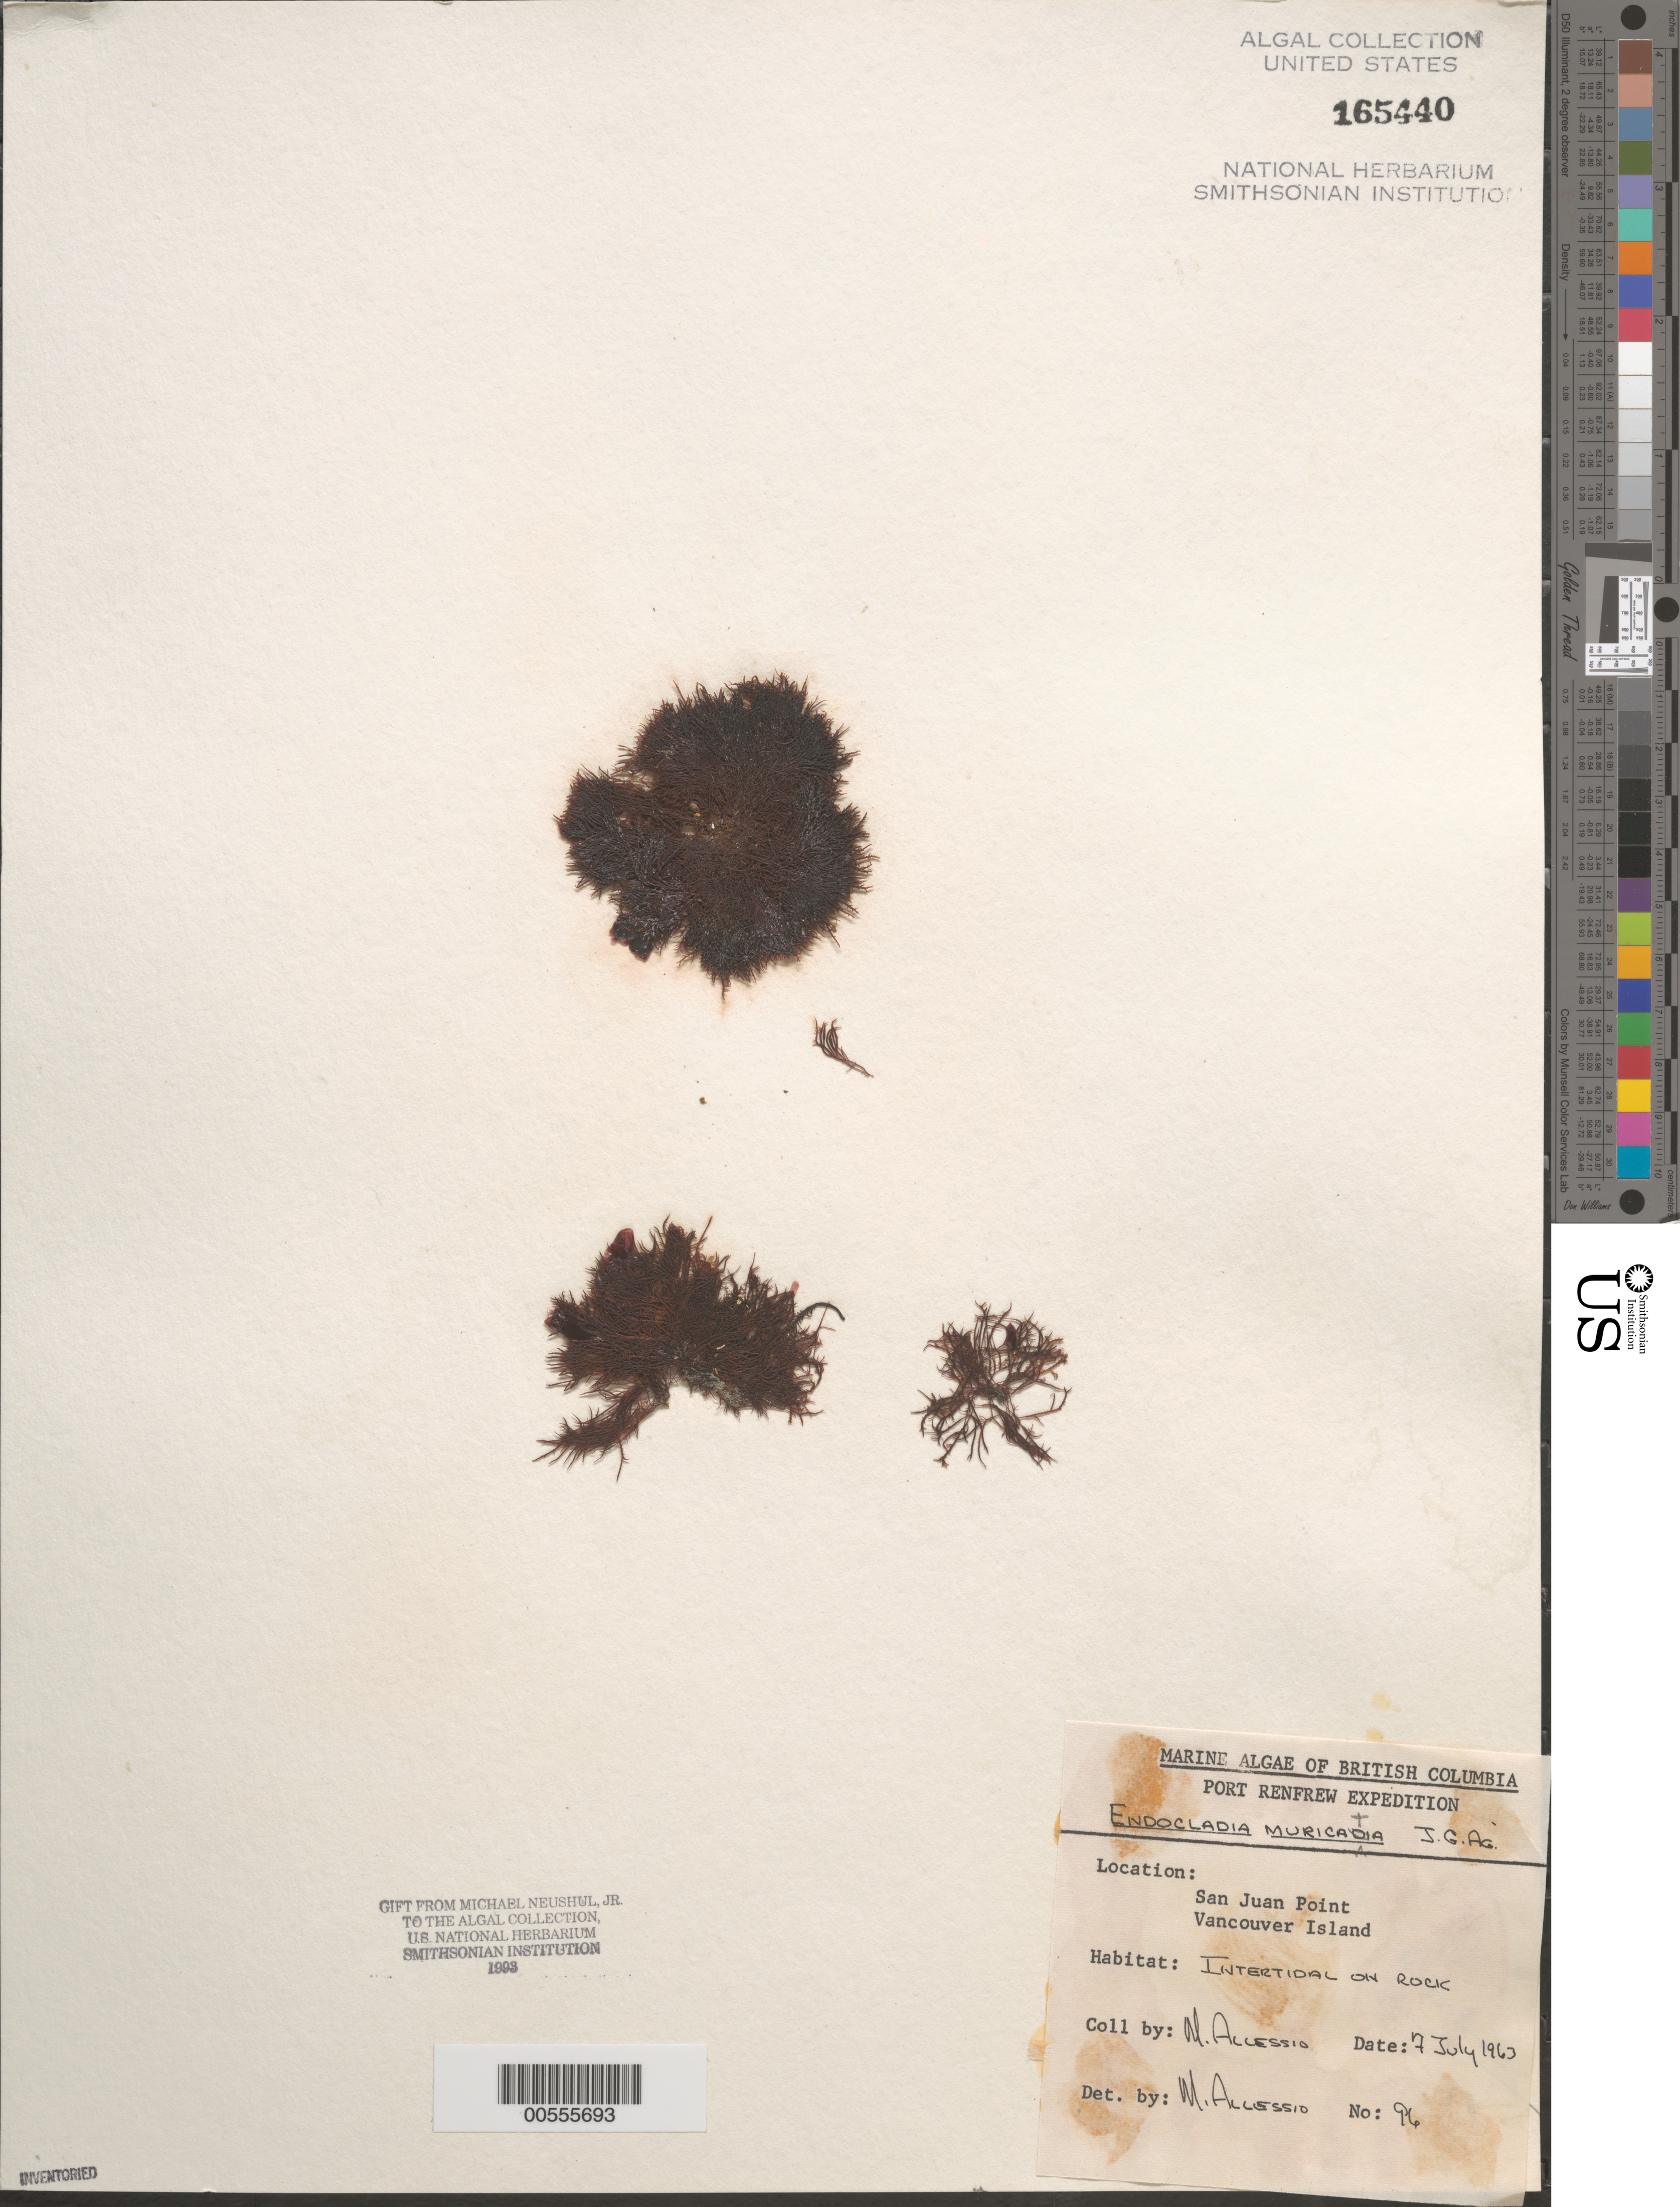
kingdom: Plantae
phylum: Rhodophyta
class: Florideophyceae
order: Gigartinales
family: Endocladiaceae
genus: Endocladia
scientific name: Endocladia muricata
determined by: Allessio, M.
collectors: M. Allessio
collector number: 96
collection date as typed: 07 Jul 1963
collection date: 1963-07-07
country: Canada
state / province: British Columbia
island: Vancouver Island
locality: San Juan Point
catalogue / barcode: US 165440